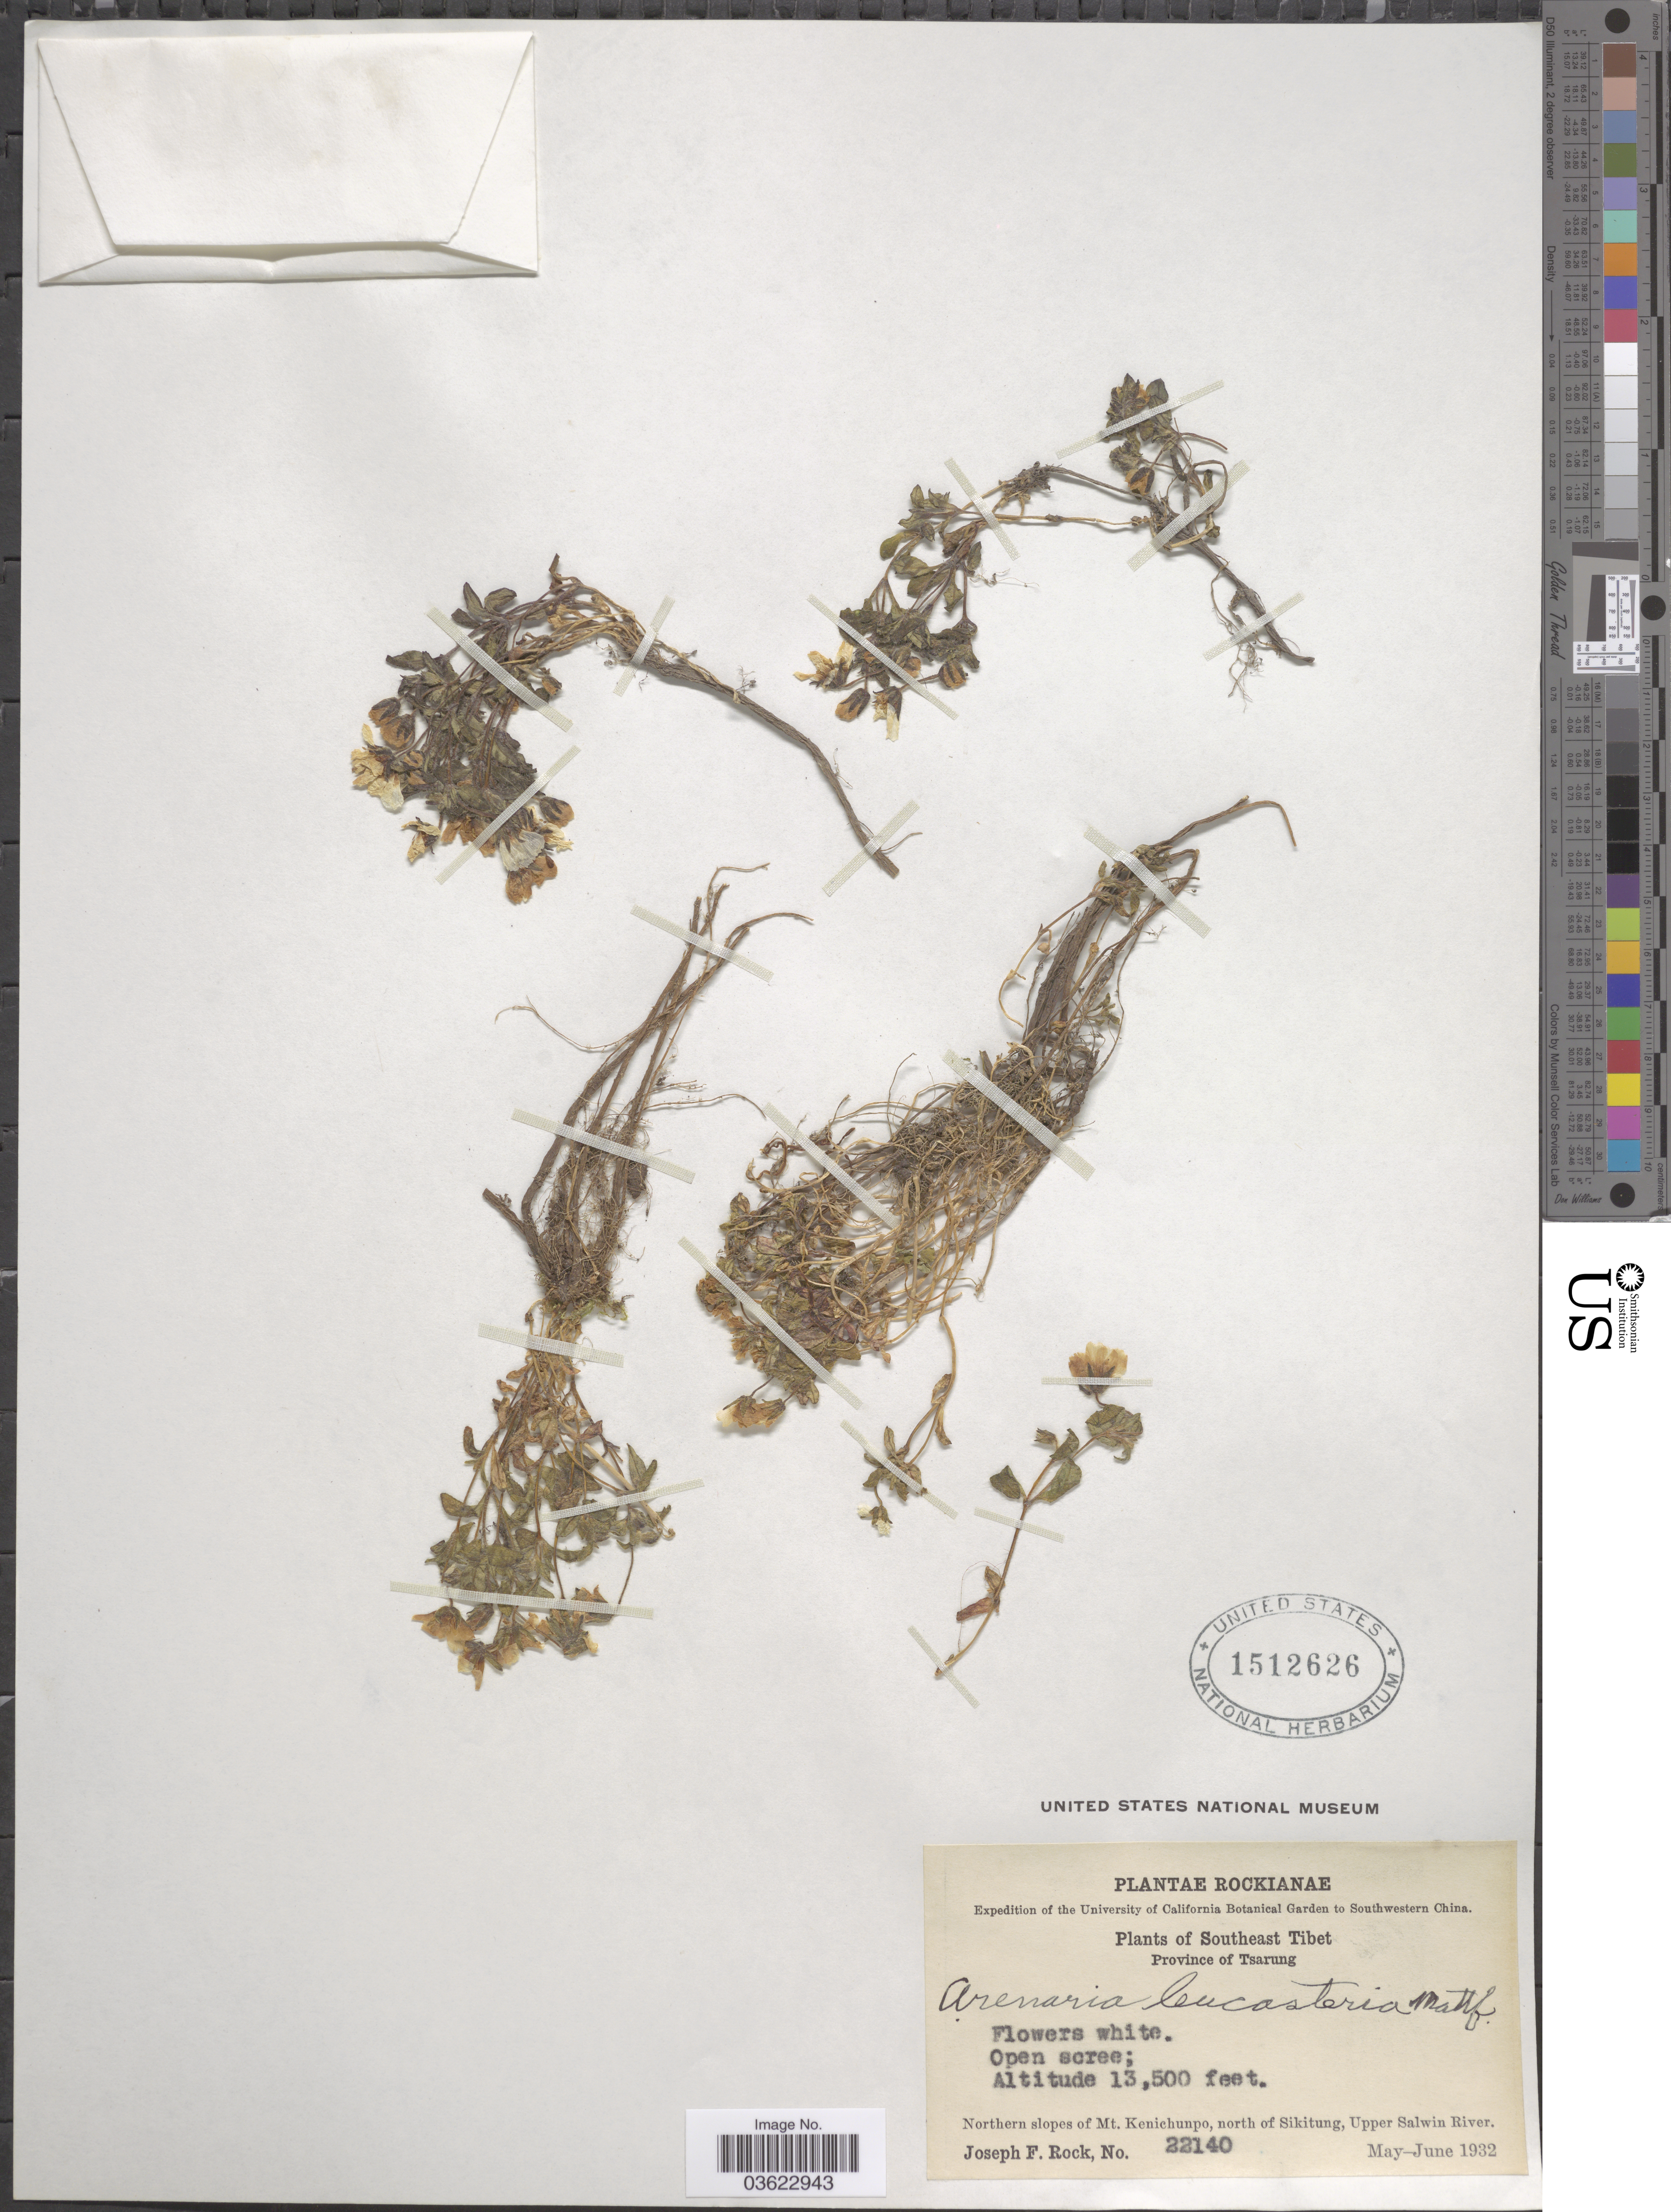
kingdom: Plantae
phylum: Tracheophyta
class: Magnoliopsida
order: Caryophyllales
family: Caryophyllaceae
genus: Odontostemma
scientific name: Odontostemma leucasterium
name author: (Mattf.) Rabeler & W.L. Wagner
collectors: J. F. Rock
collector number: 22140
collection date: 1932-05/1932-06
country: China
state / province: Xizang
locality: Southwestern China. Northern slopes of Mt. Kenichunpo, north of Sikitung, Upper Salwin River.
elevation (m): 4115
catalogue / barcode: US 1512626